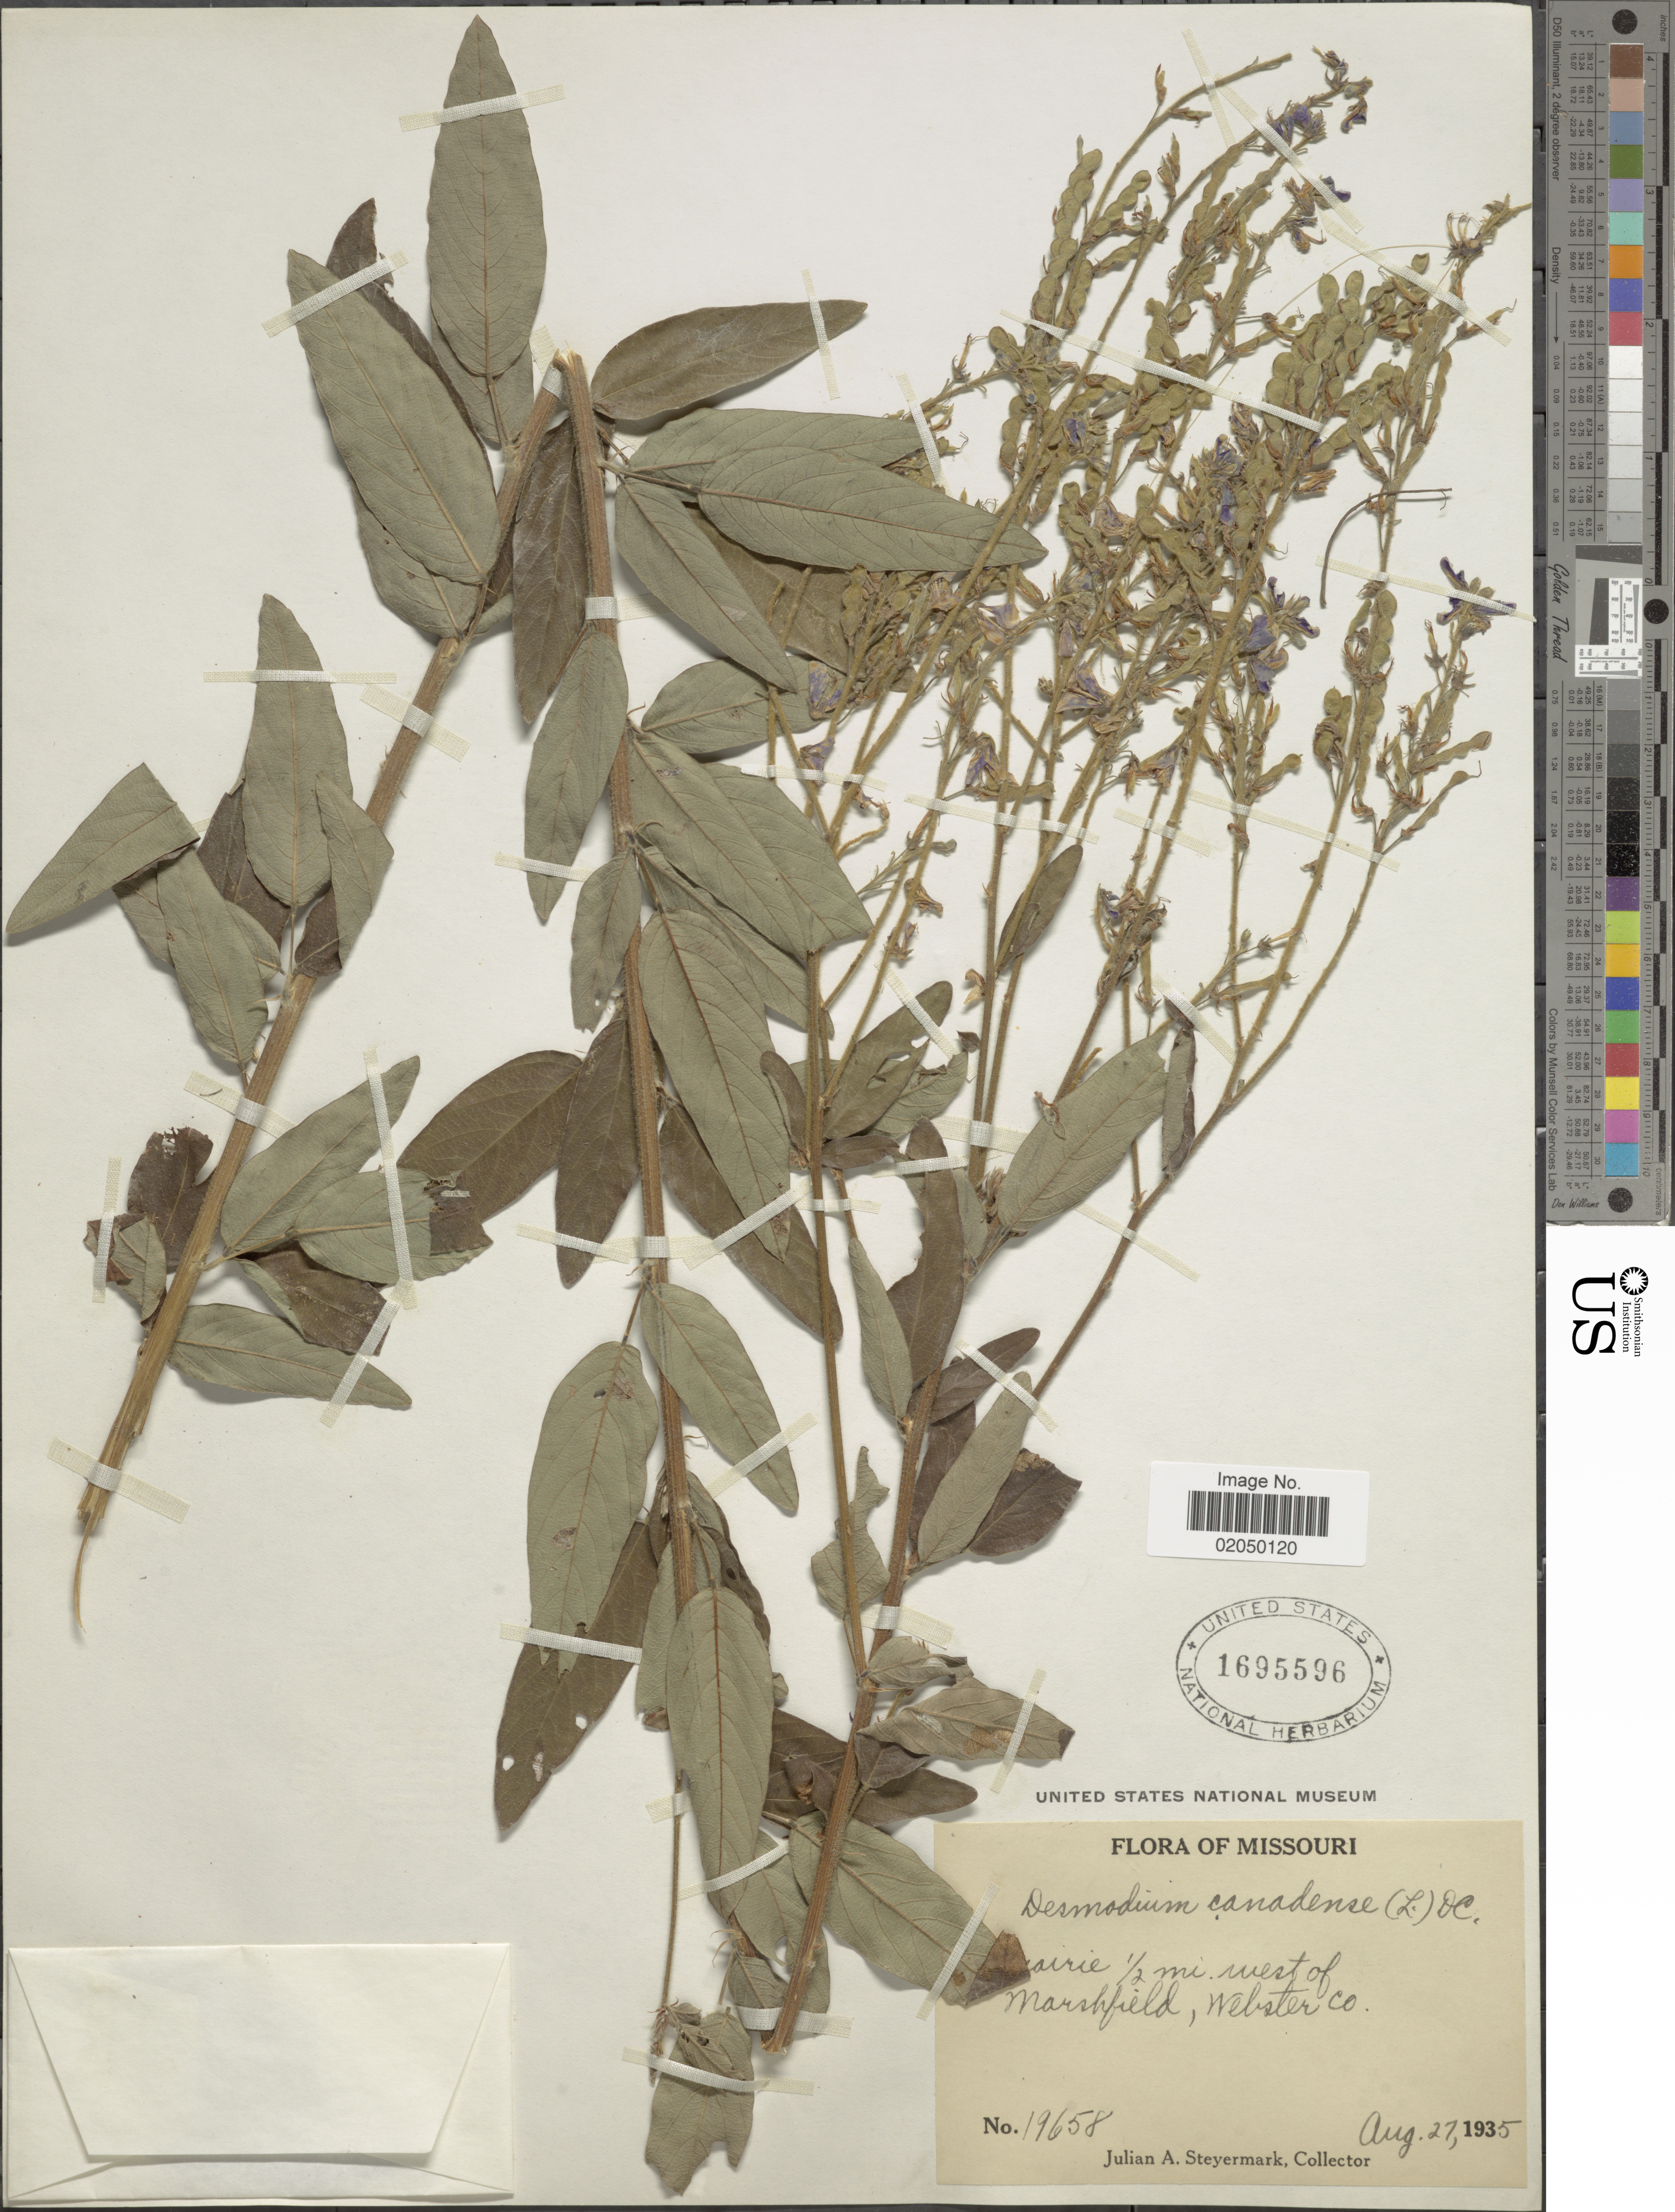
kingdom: Plantae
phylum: Tracheophyta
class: Magnoliopsida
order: Fabales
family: Fabaceae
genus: Desmodium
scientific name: Desmodium canadense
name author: (L.) DC.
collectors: J. Steyermark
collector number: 19658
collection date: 1935-08-27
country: United States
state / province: Missouri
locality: Prairie 1/2 mi. west of Marshfield, Webster Co.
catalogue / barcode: US 1695596